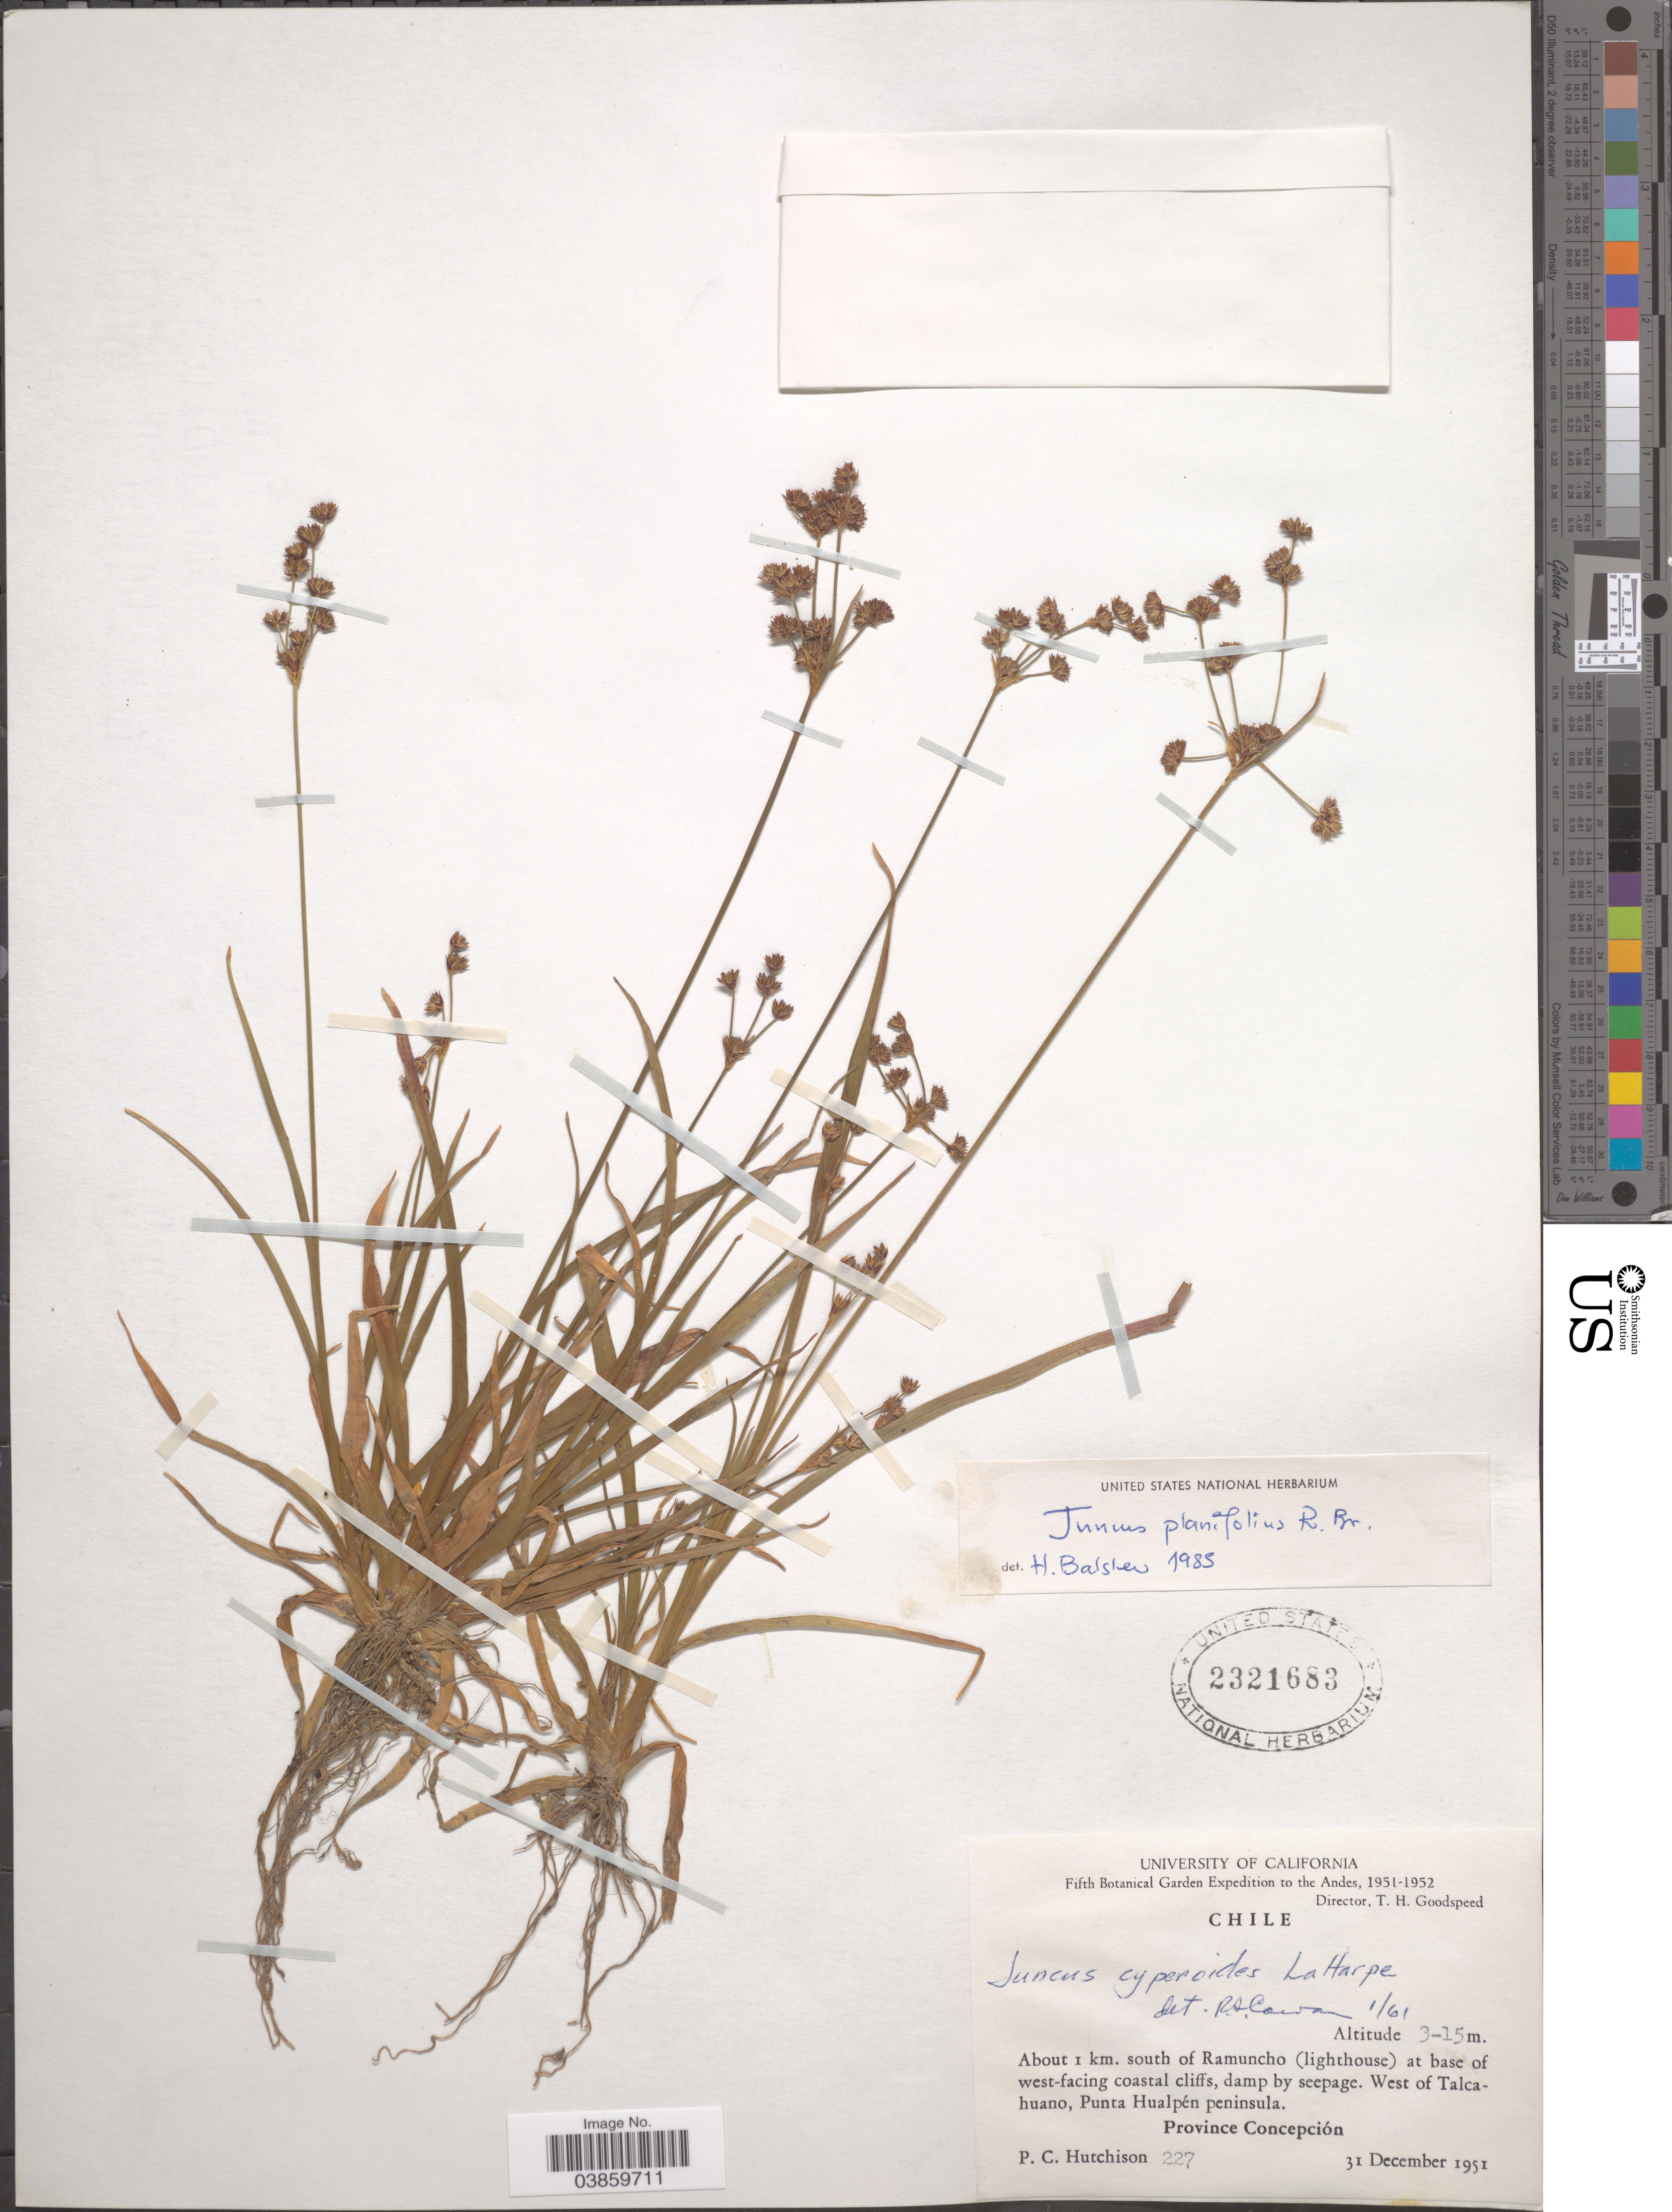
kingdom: Plantae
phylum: Tracheophyta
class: Liliopsida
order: Poales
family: Juncaceae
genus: Juncus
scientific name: Juncus planifolius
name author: R. Br.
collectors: P. C. Hutchison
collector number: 227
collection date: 1951-12-31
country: Chile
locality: The Andes. About 1 km. south of Ramuncho (lighthouse) at base of west-facing coastal cliffs, damp by seepage. West of Talcahuano, Punta Hualpén peninsula. Province Concepción.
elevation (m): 3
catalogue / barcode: US 2321683